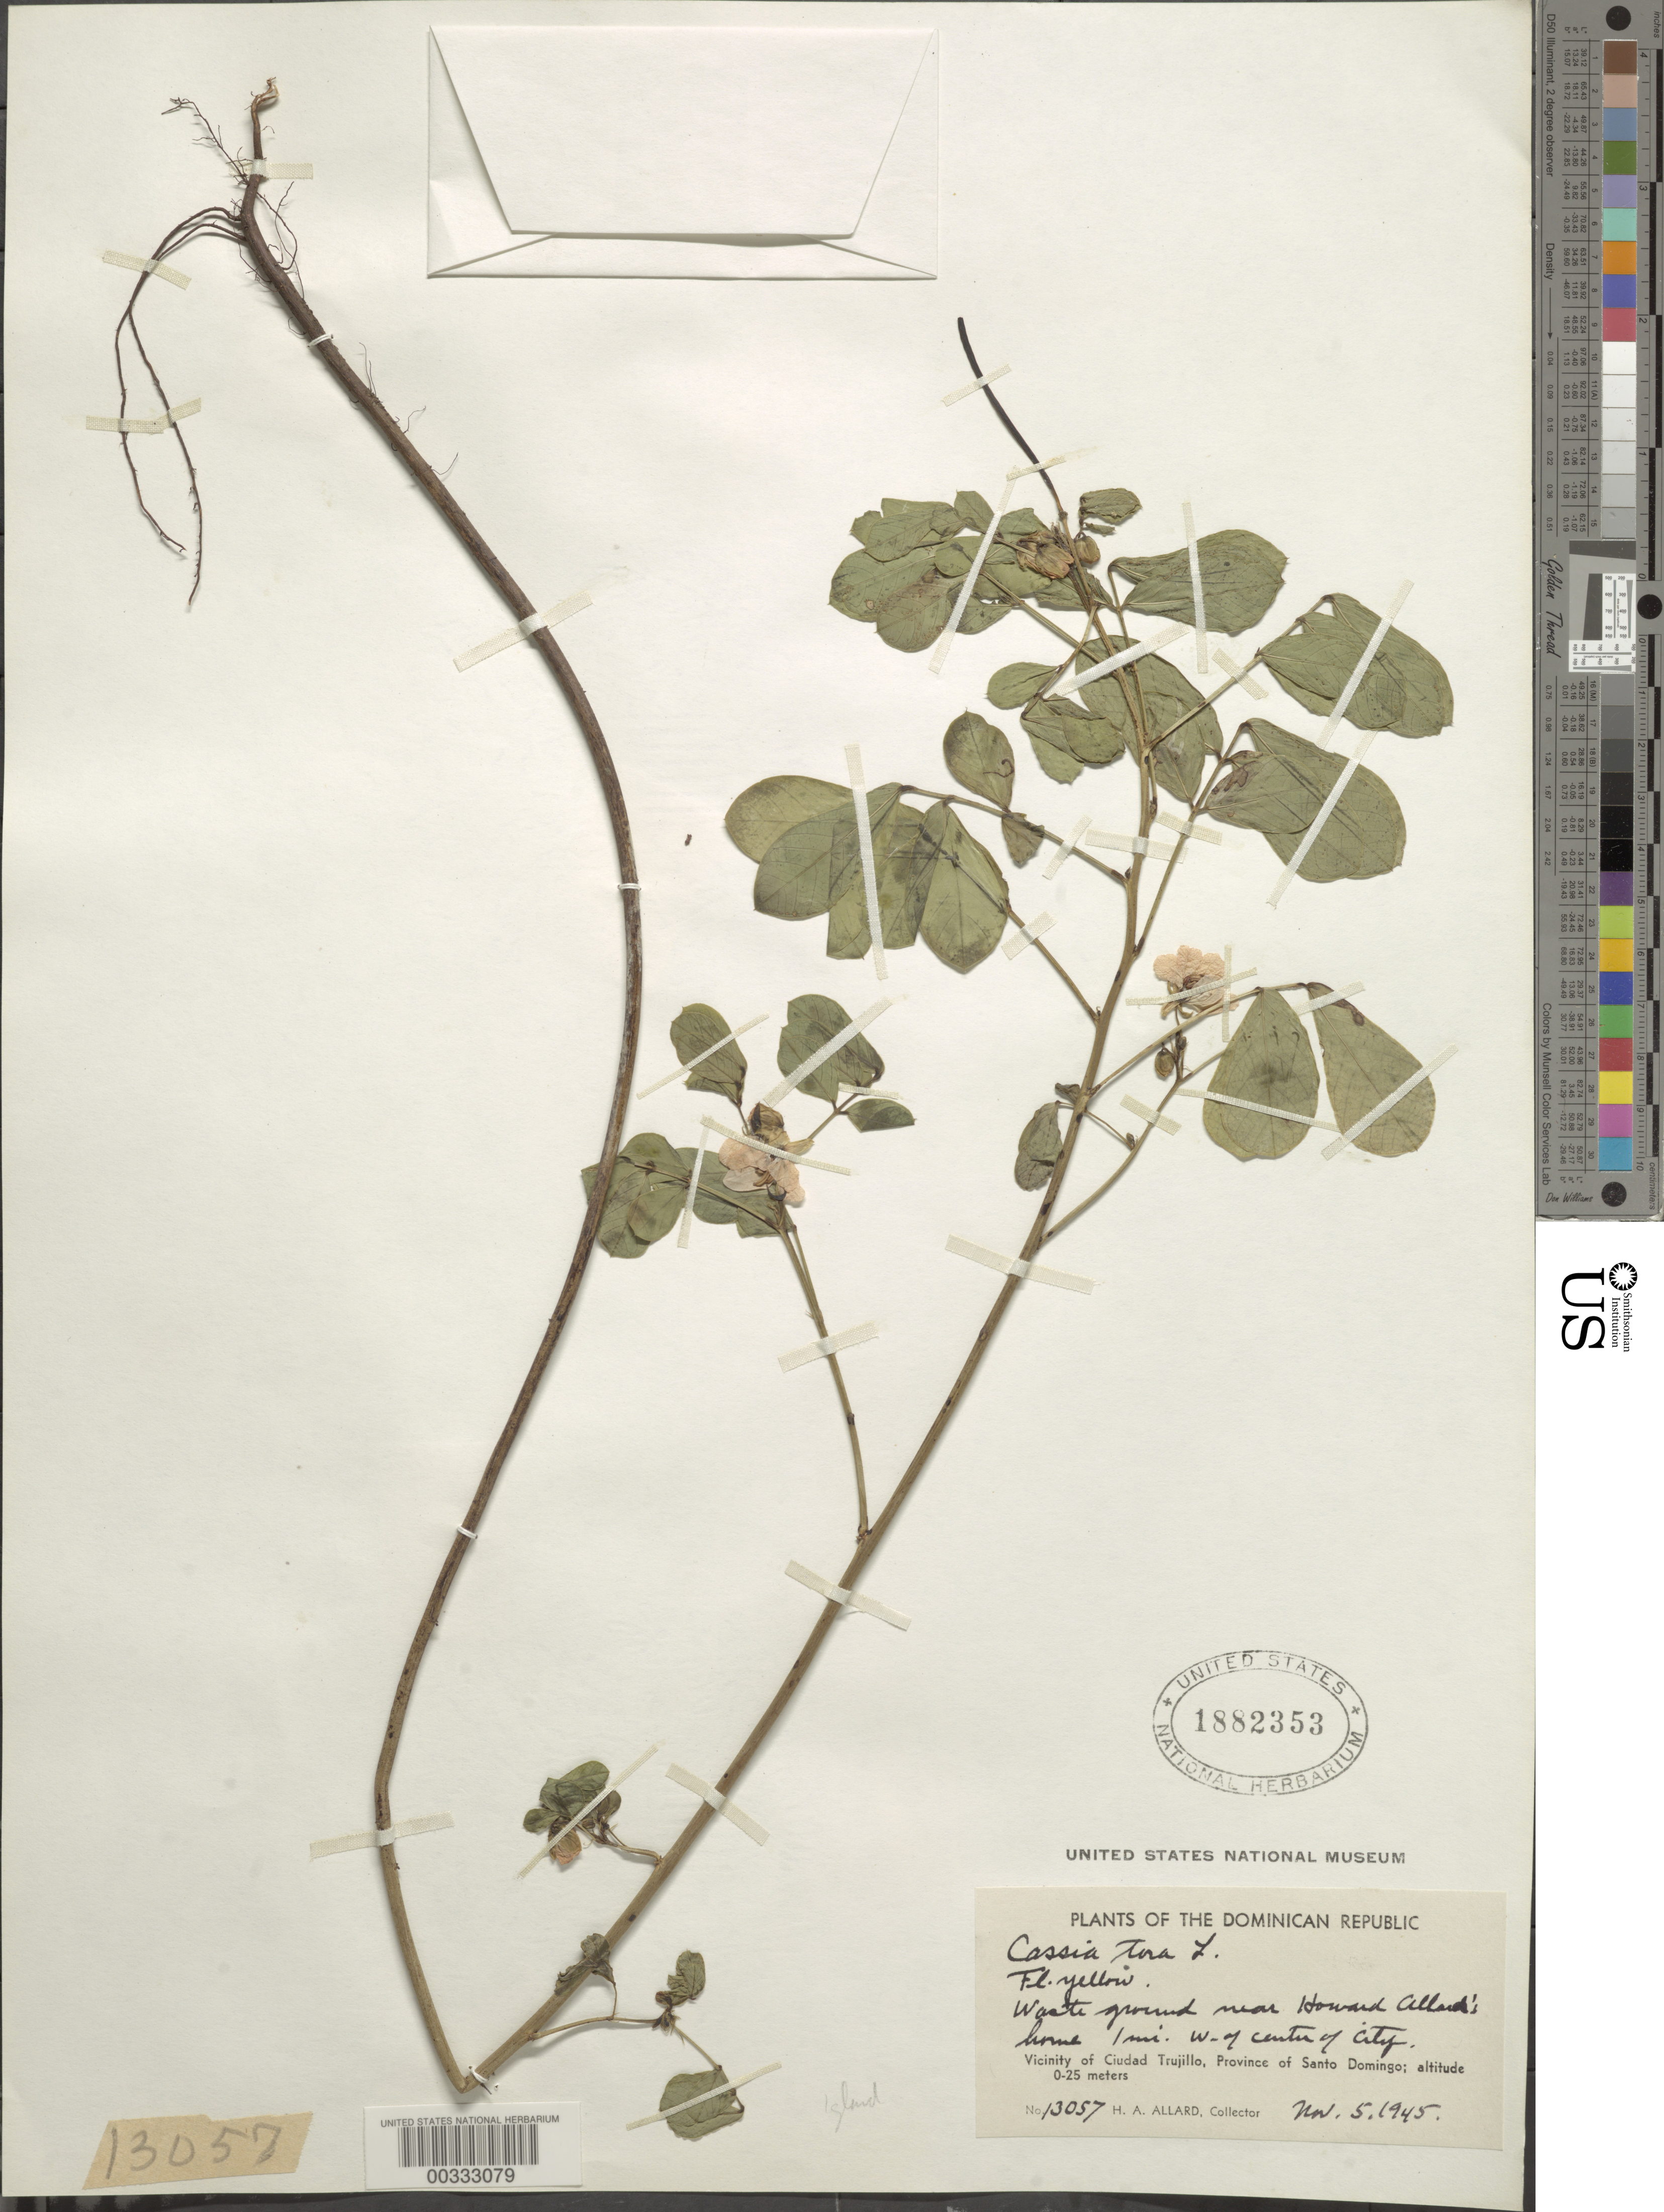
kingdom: Plantae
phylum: Tracheophyta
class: Magnoliopsida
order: Fabales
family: Fabaceae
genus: Senna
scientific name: Senna obtusifolia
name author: (L.) H.S. Irwin & Barneby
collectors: H. A. Allard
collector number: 13057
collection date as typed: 05 Nov 1945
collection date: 1945-11-05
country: Dominican Republic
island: Hispaniola Island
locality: Near h. allard's home, 1 mi w of center of city; vicinity of santo domingo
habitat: Waste ground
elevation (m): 0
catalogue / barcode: US 1882353